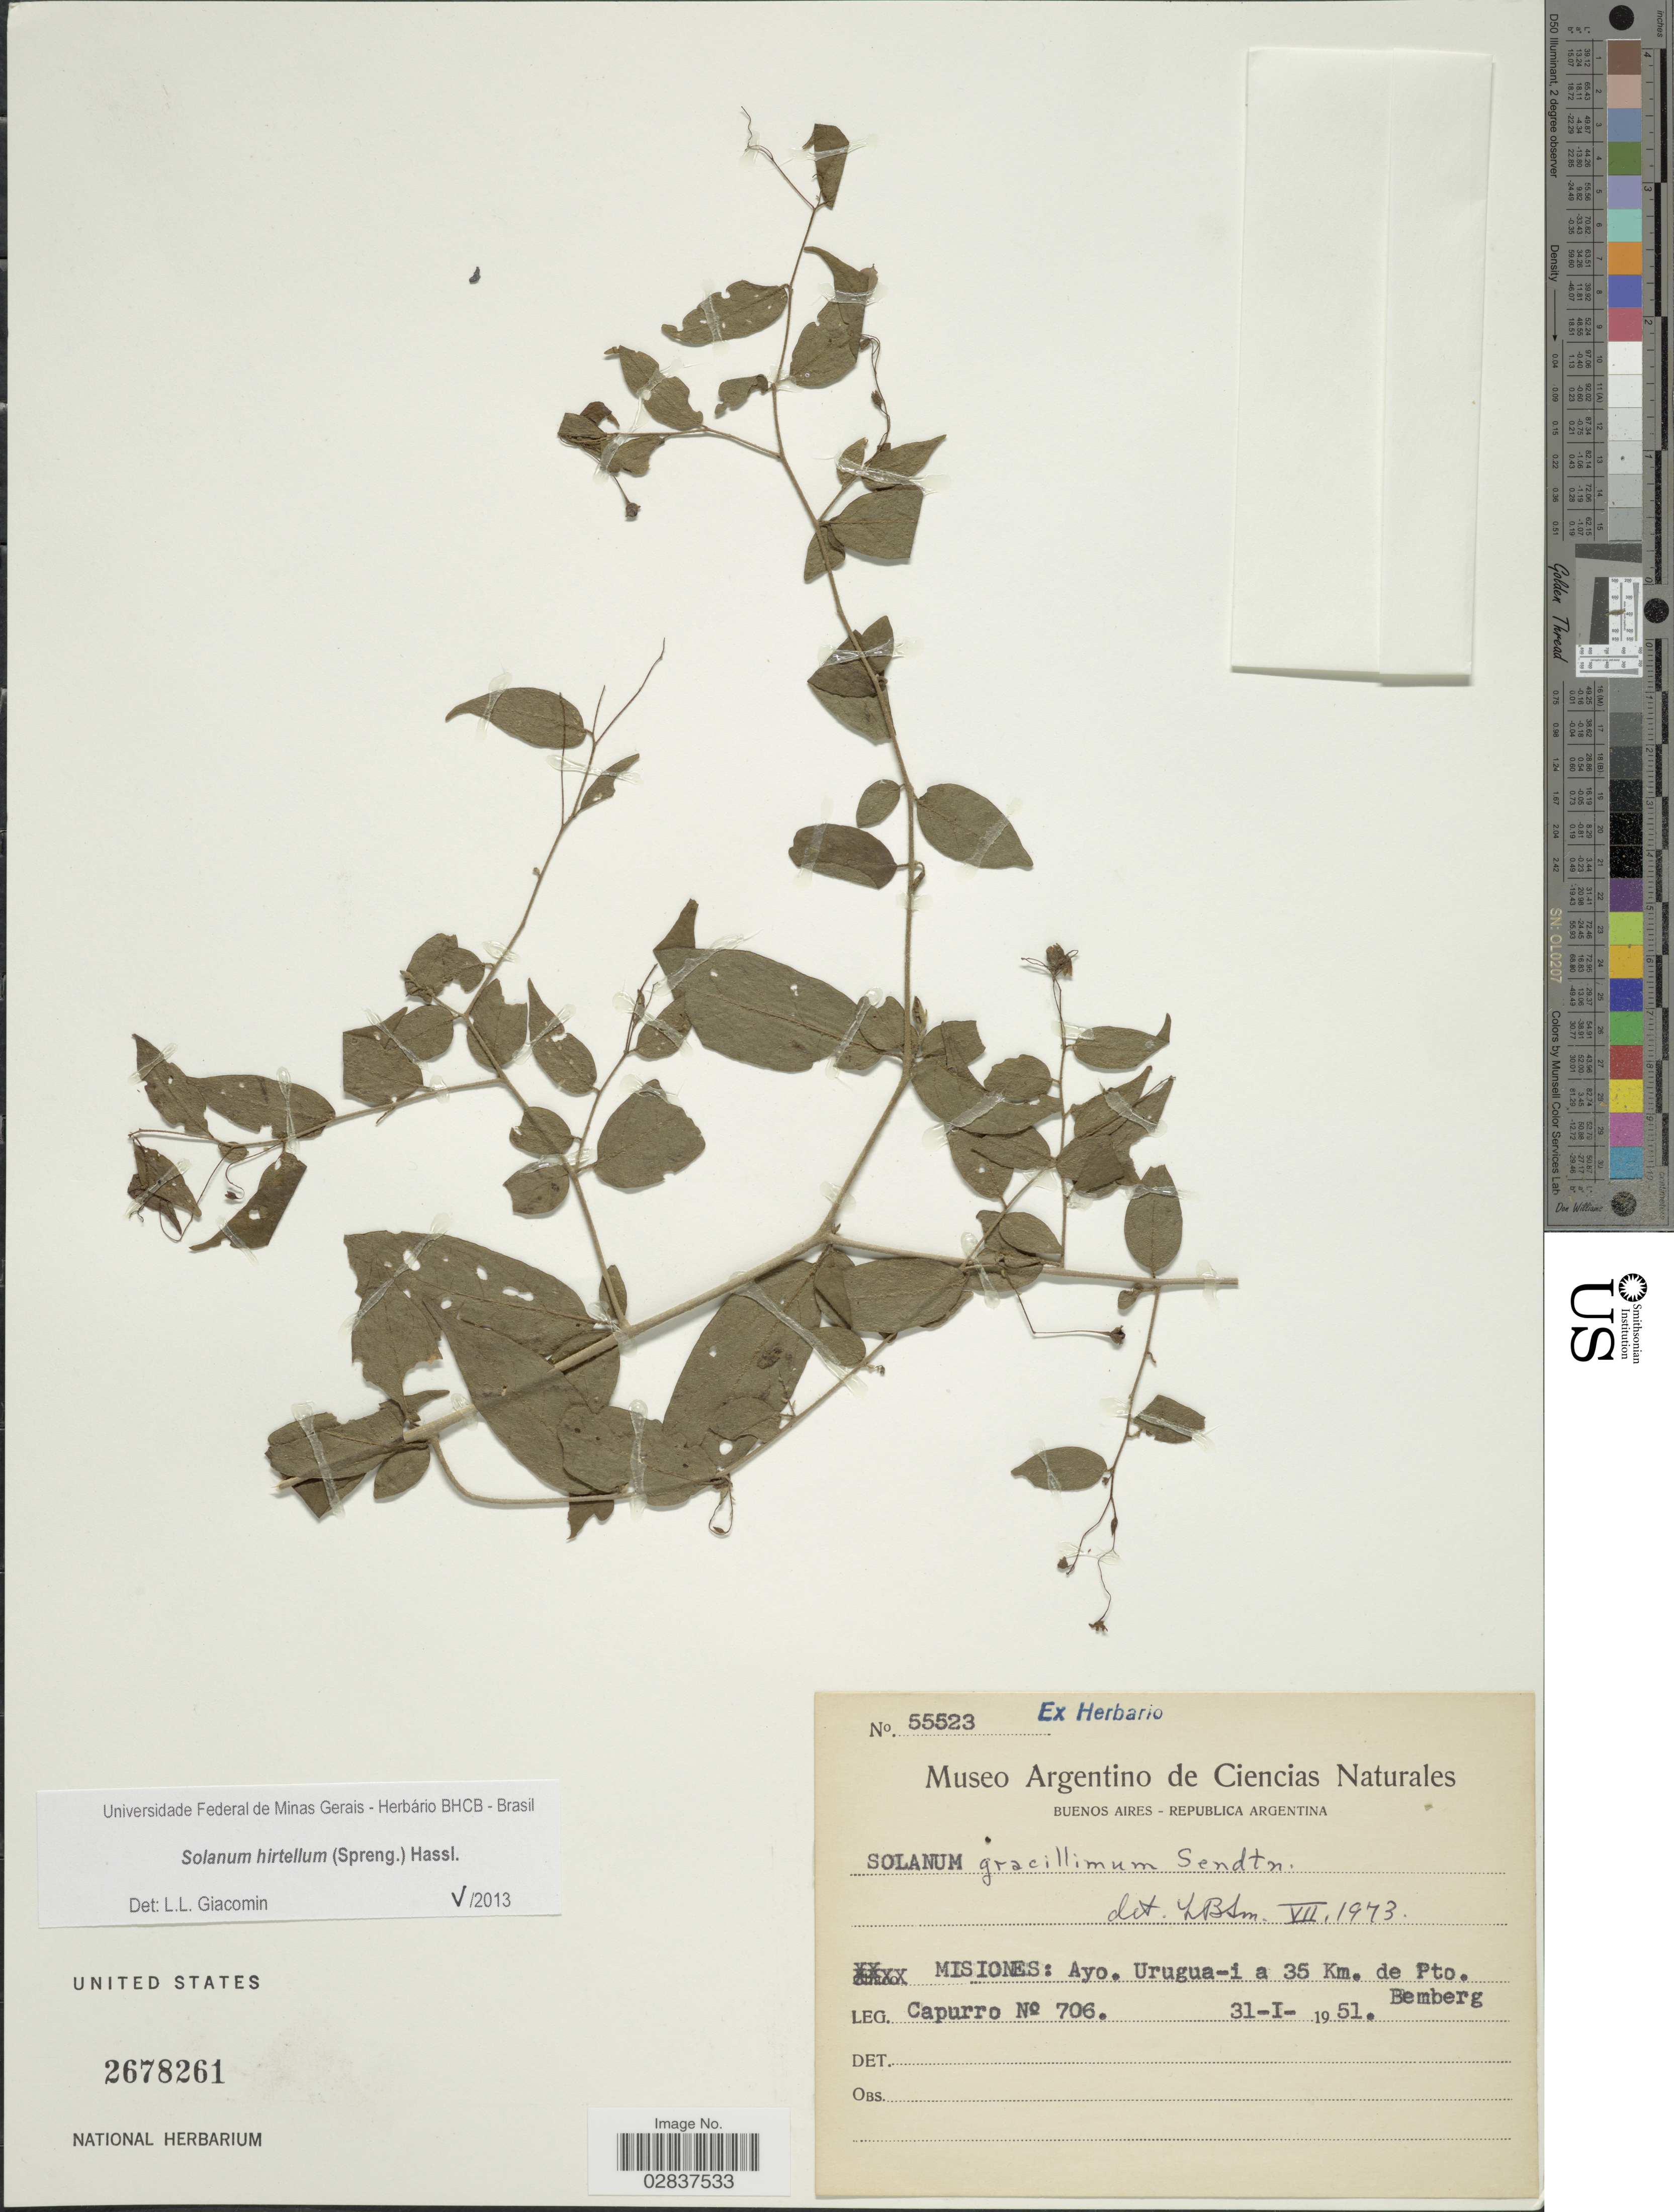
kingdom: Plantae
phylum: Tracheophyta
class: Magnoliopsida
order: Solanales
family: Solanaceae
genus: Solanum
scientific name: Solanum hirtellum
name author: Hassl.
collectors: -. Capurro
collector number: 706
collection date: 1951-01-31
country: Argentina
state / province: Misiones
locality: Ayo. Urugua-i a 35 Km. de Pto. Bemberg.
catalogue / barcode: US 2678261